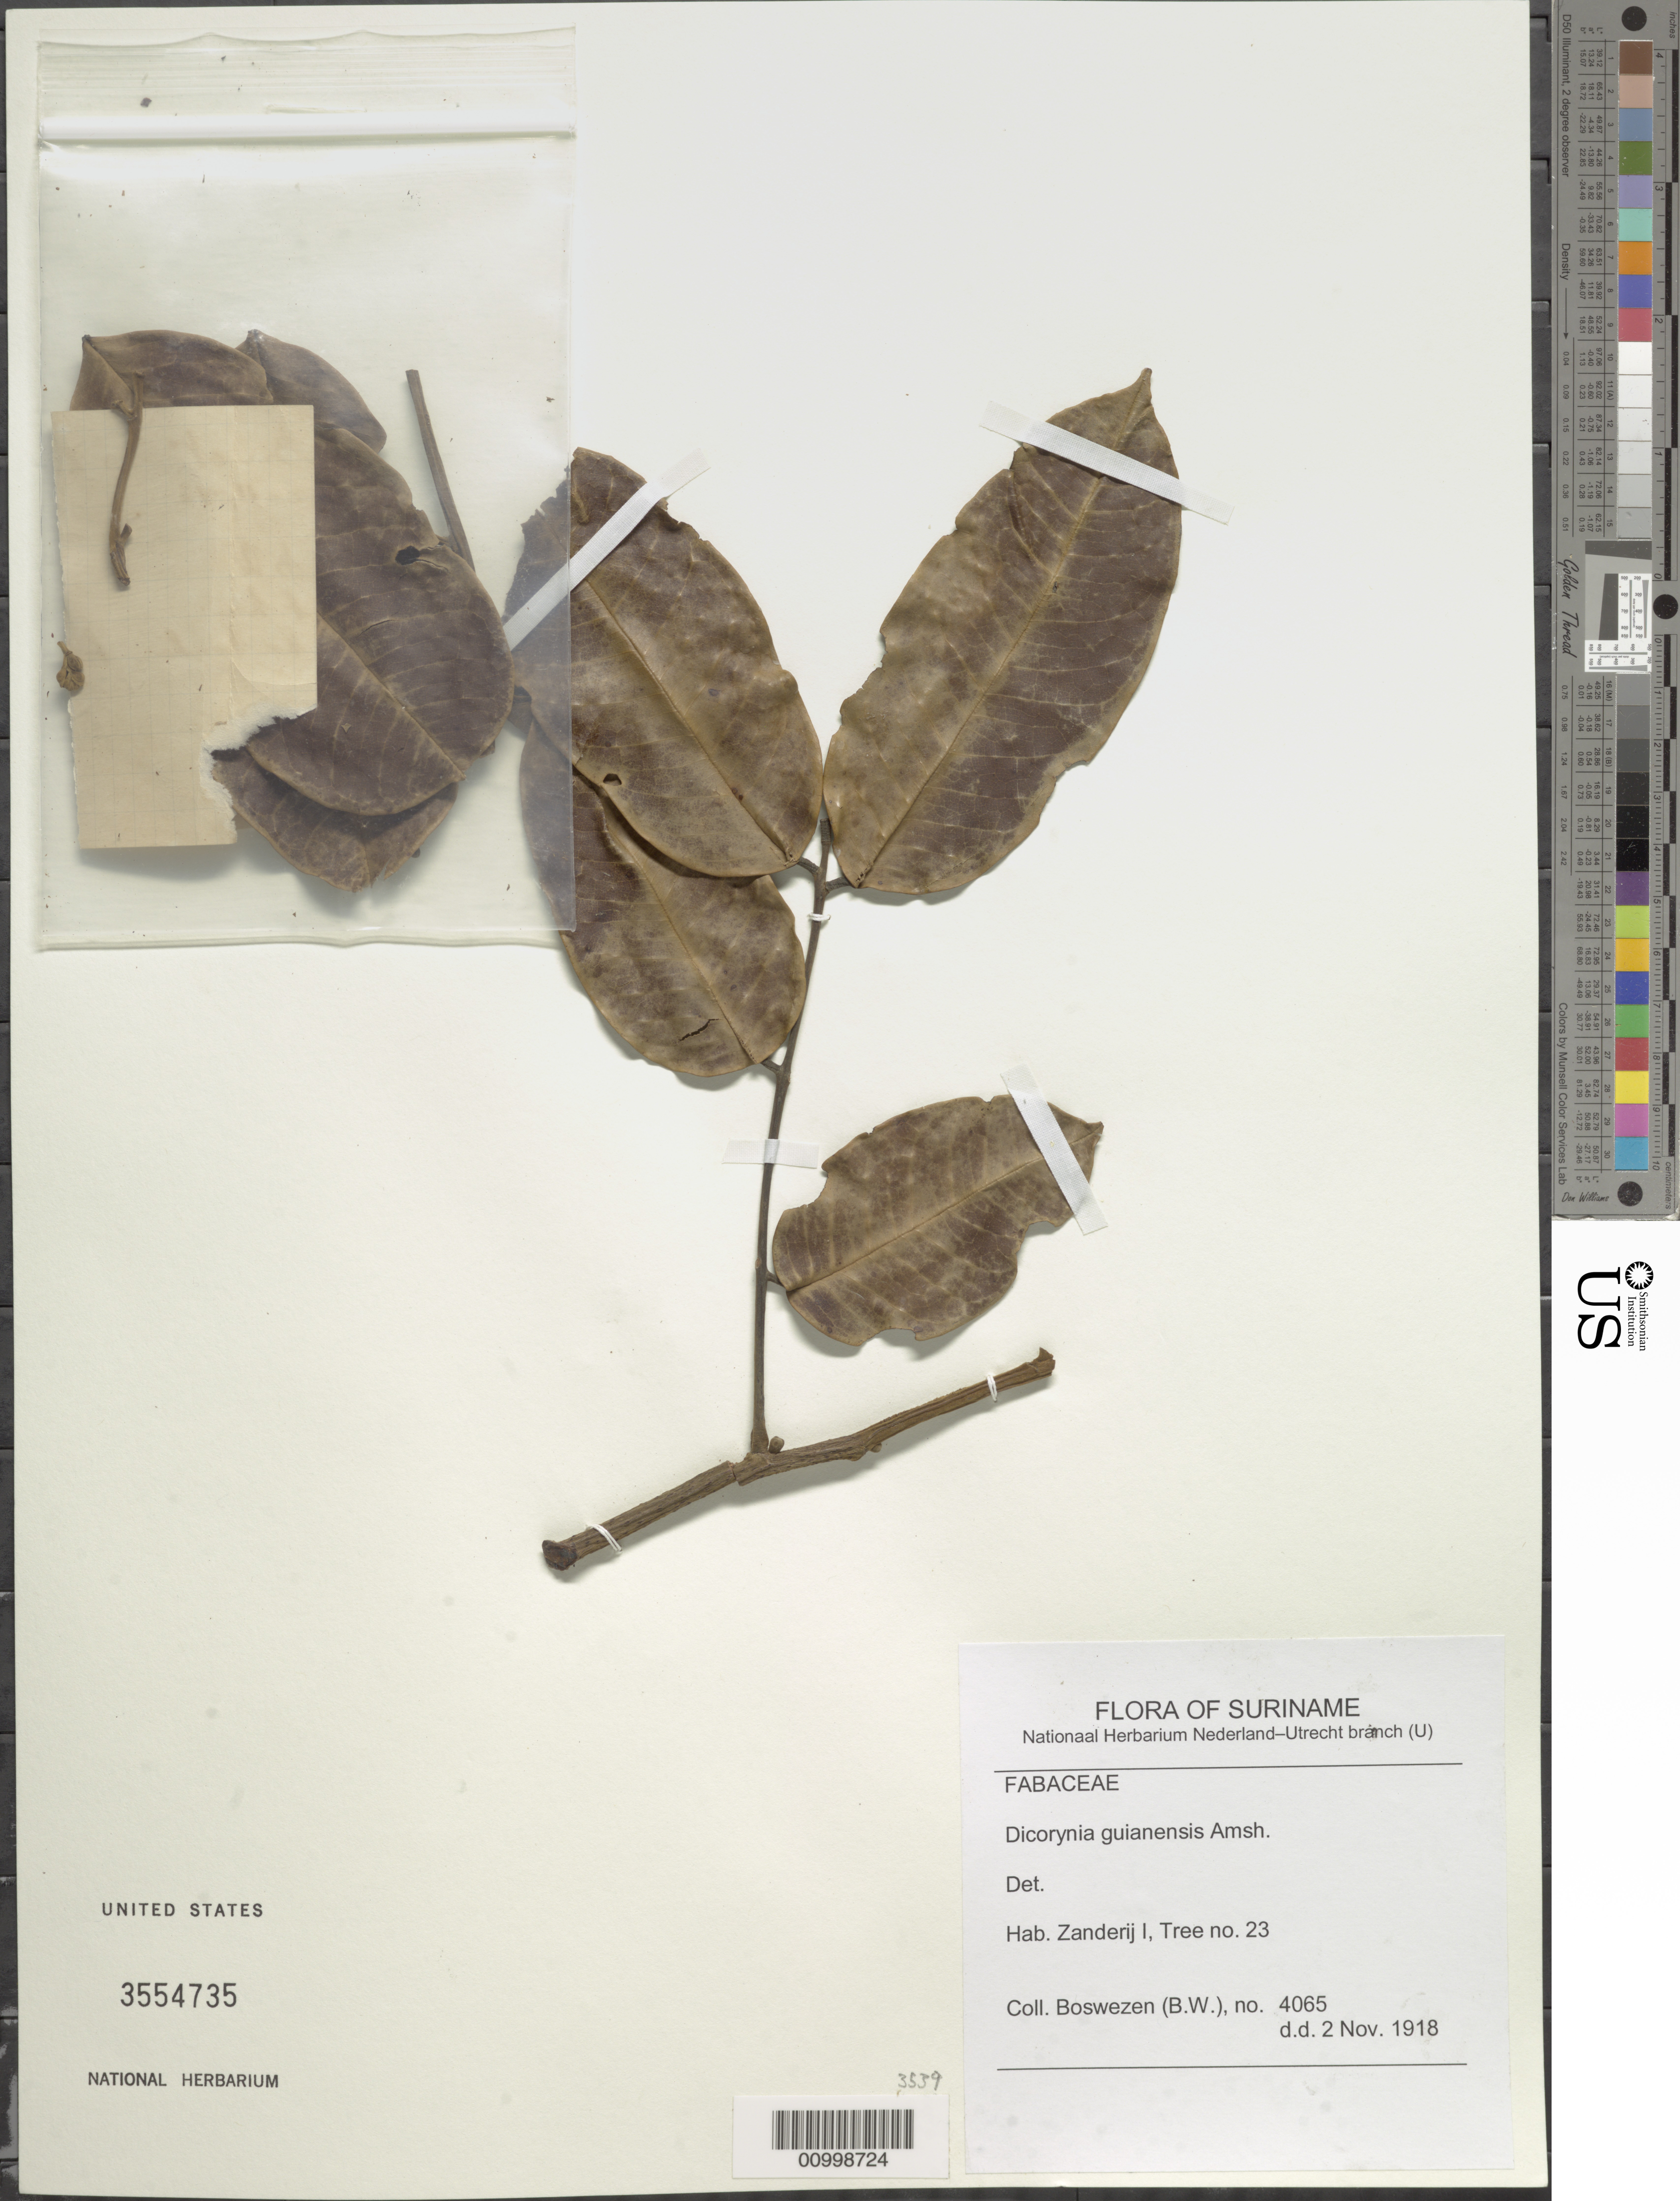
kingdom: Plantae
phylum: Tracheophyta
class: Magnoliopsida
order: Fabales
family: Fabaceae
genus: Dicorynia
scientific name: Dicorynia guianensis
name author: Amshoff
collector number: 4065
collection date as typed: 2-Nov-18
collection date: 1918-11-02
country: Suriname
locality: Zanderij I., Forest Reserve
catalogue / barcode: US 3554735